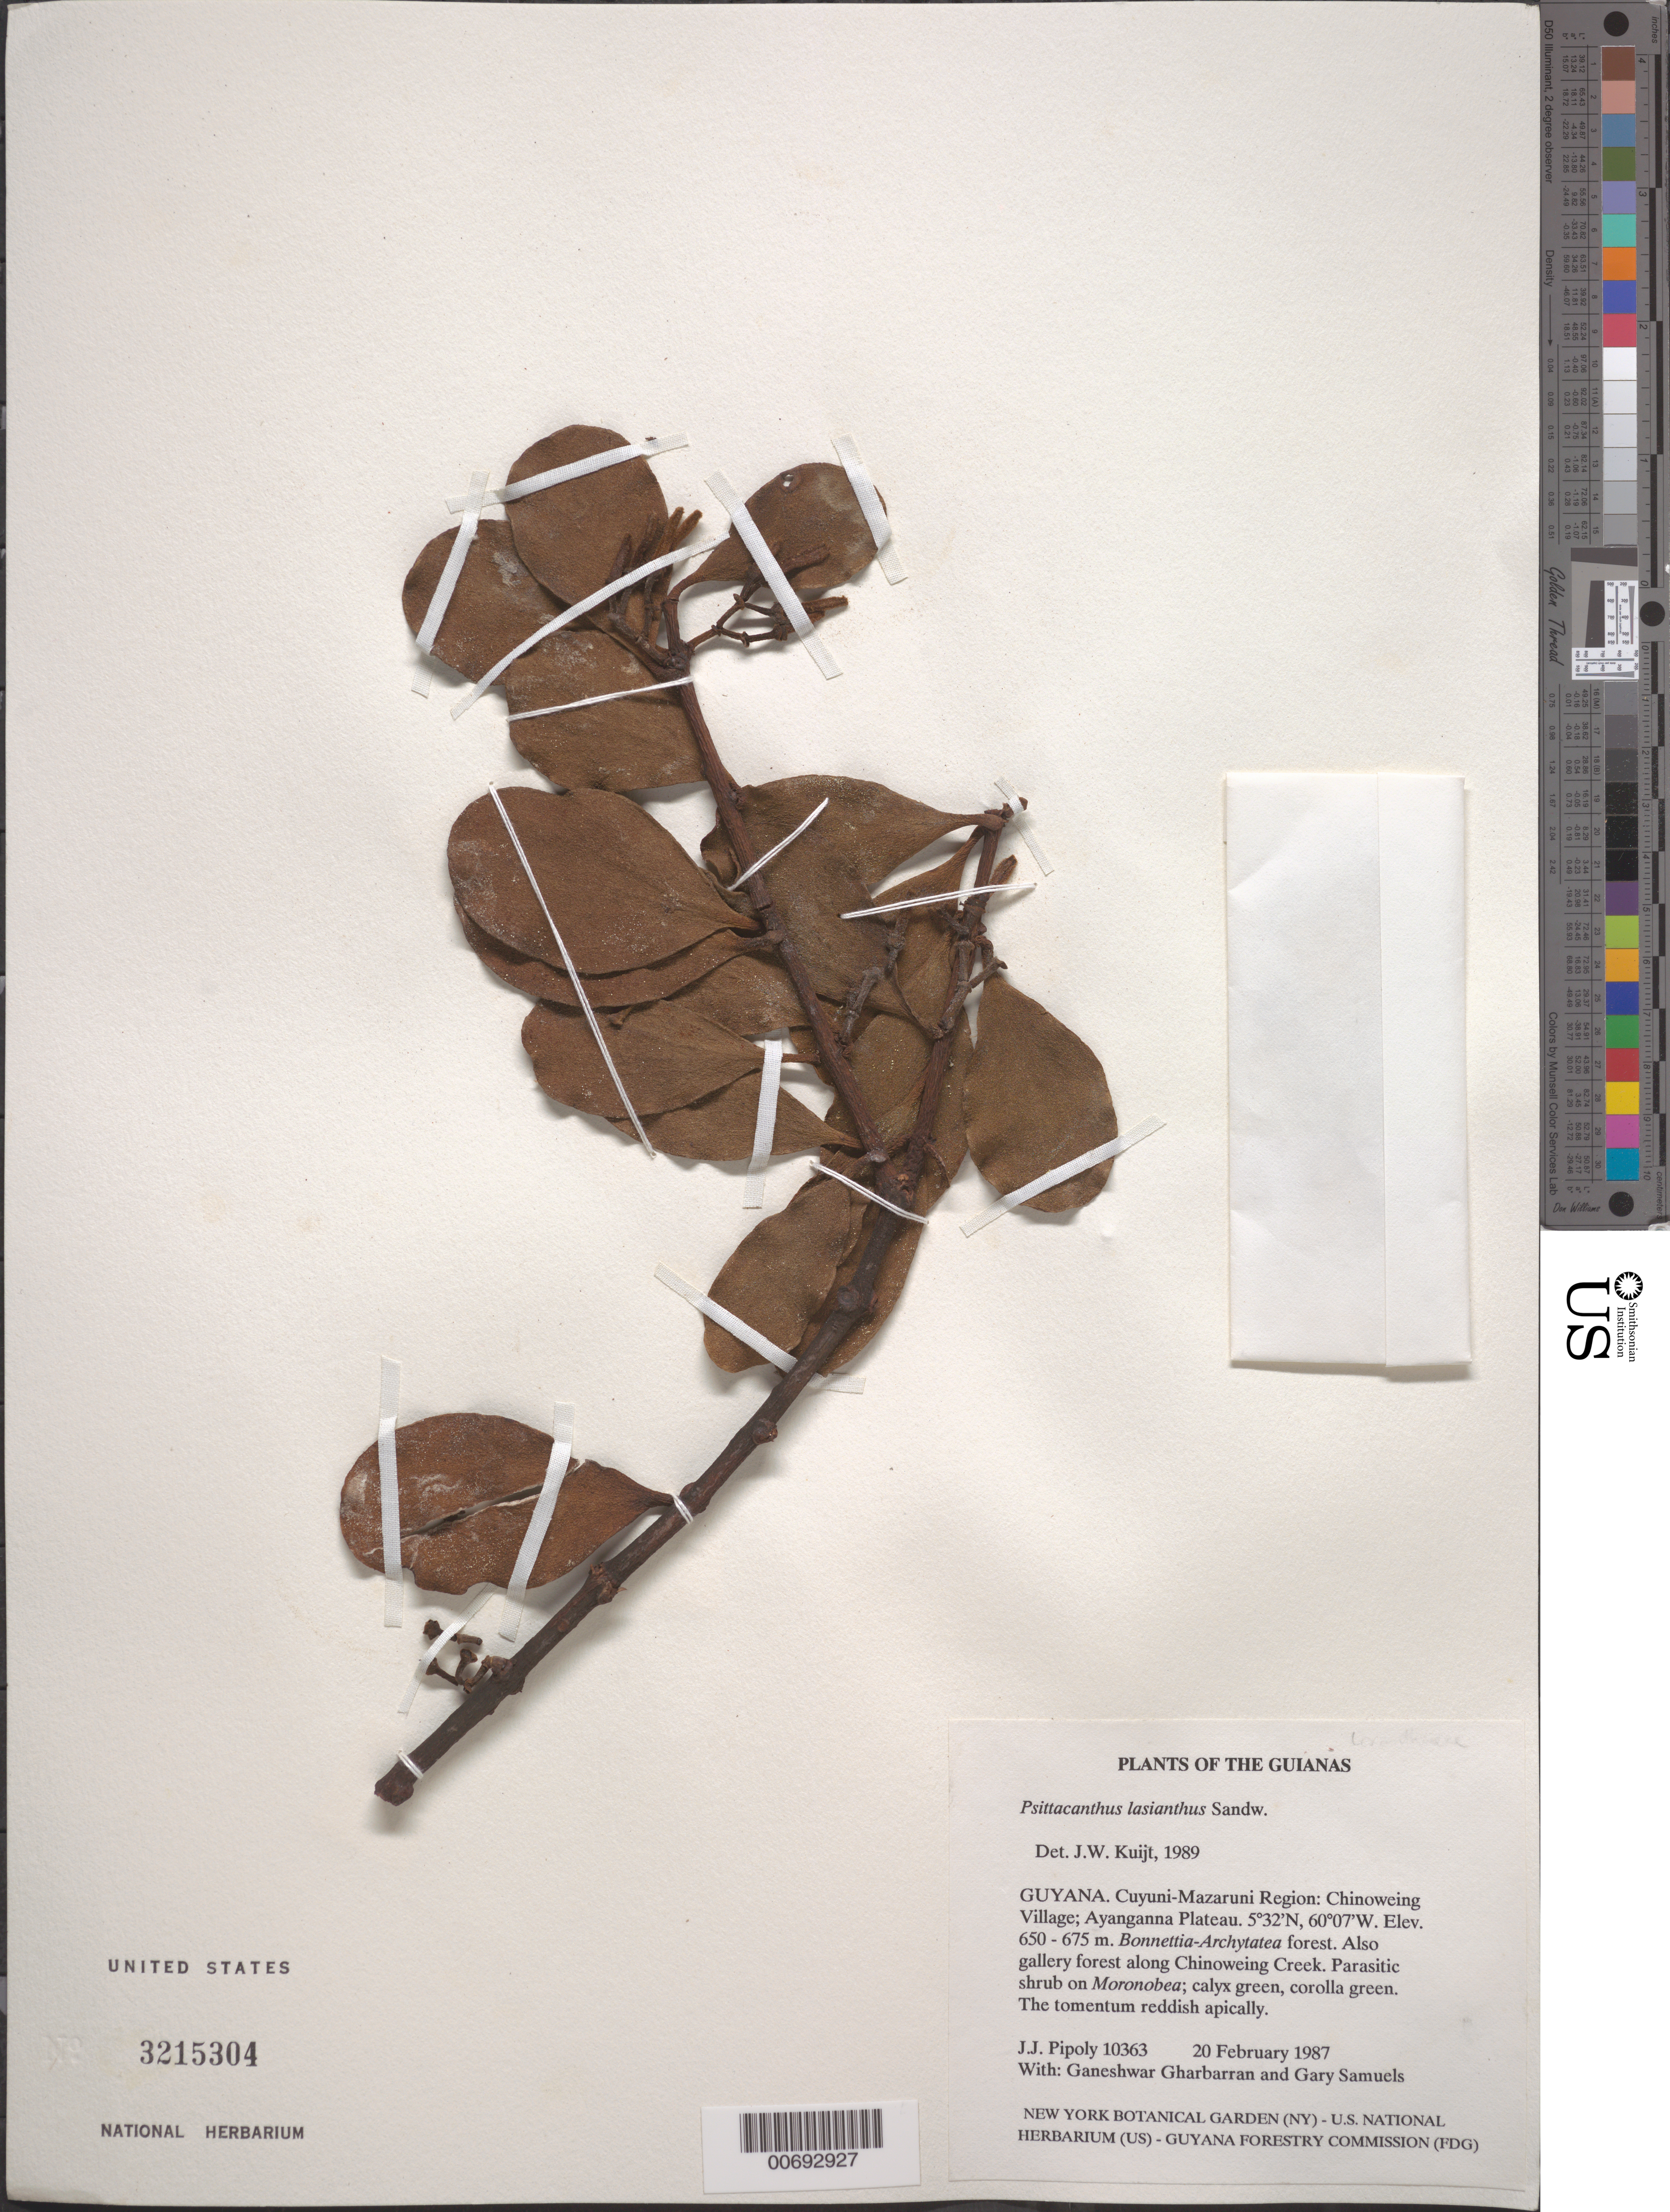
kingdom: Plantae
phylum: Tracheophyta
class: Magnoliopsida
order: Santalales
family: Loranthaceae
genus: Psittacanthus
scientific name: Psittacanthus leptanthus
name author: A.C. Sm.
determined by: Kuijt, Job, (CANADA)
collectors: J. J. Pipoly, G. Gharbarran & G. Samuels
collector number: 10363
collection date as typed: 20 February 1987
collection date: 1987-02-20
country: Guyana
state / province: Cuyuni-Mazaruni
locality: Chinoweing Village; Ayanganna Plateau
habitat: Bonnetia-Archytaea forest. Also gallery forest along Chinoweing Creek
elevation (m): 650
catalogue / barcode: US 3215304